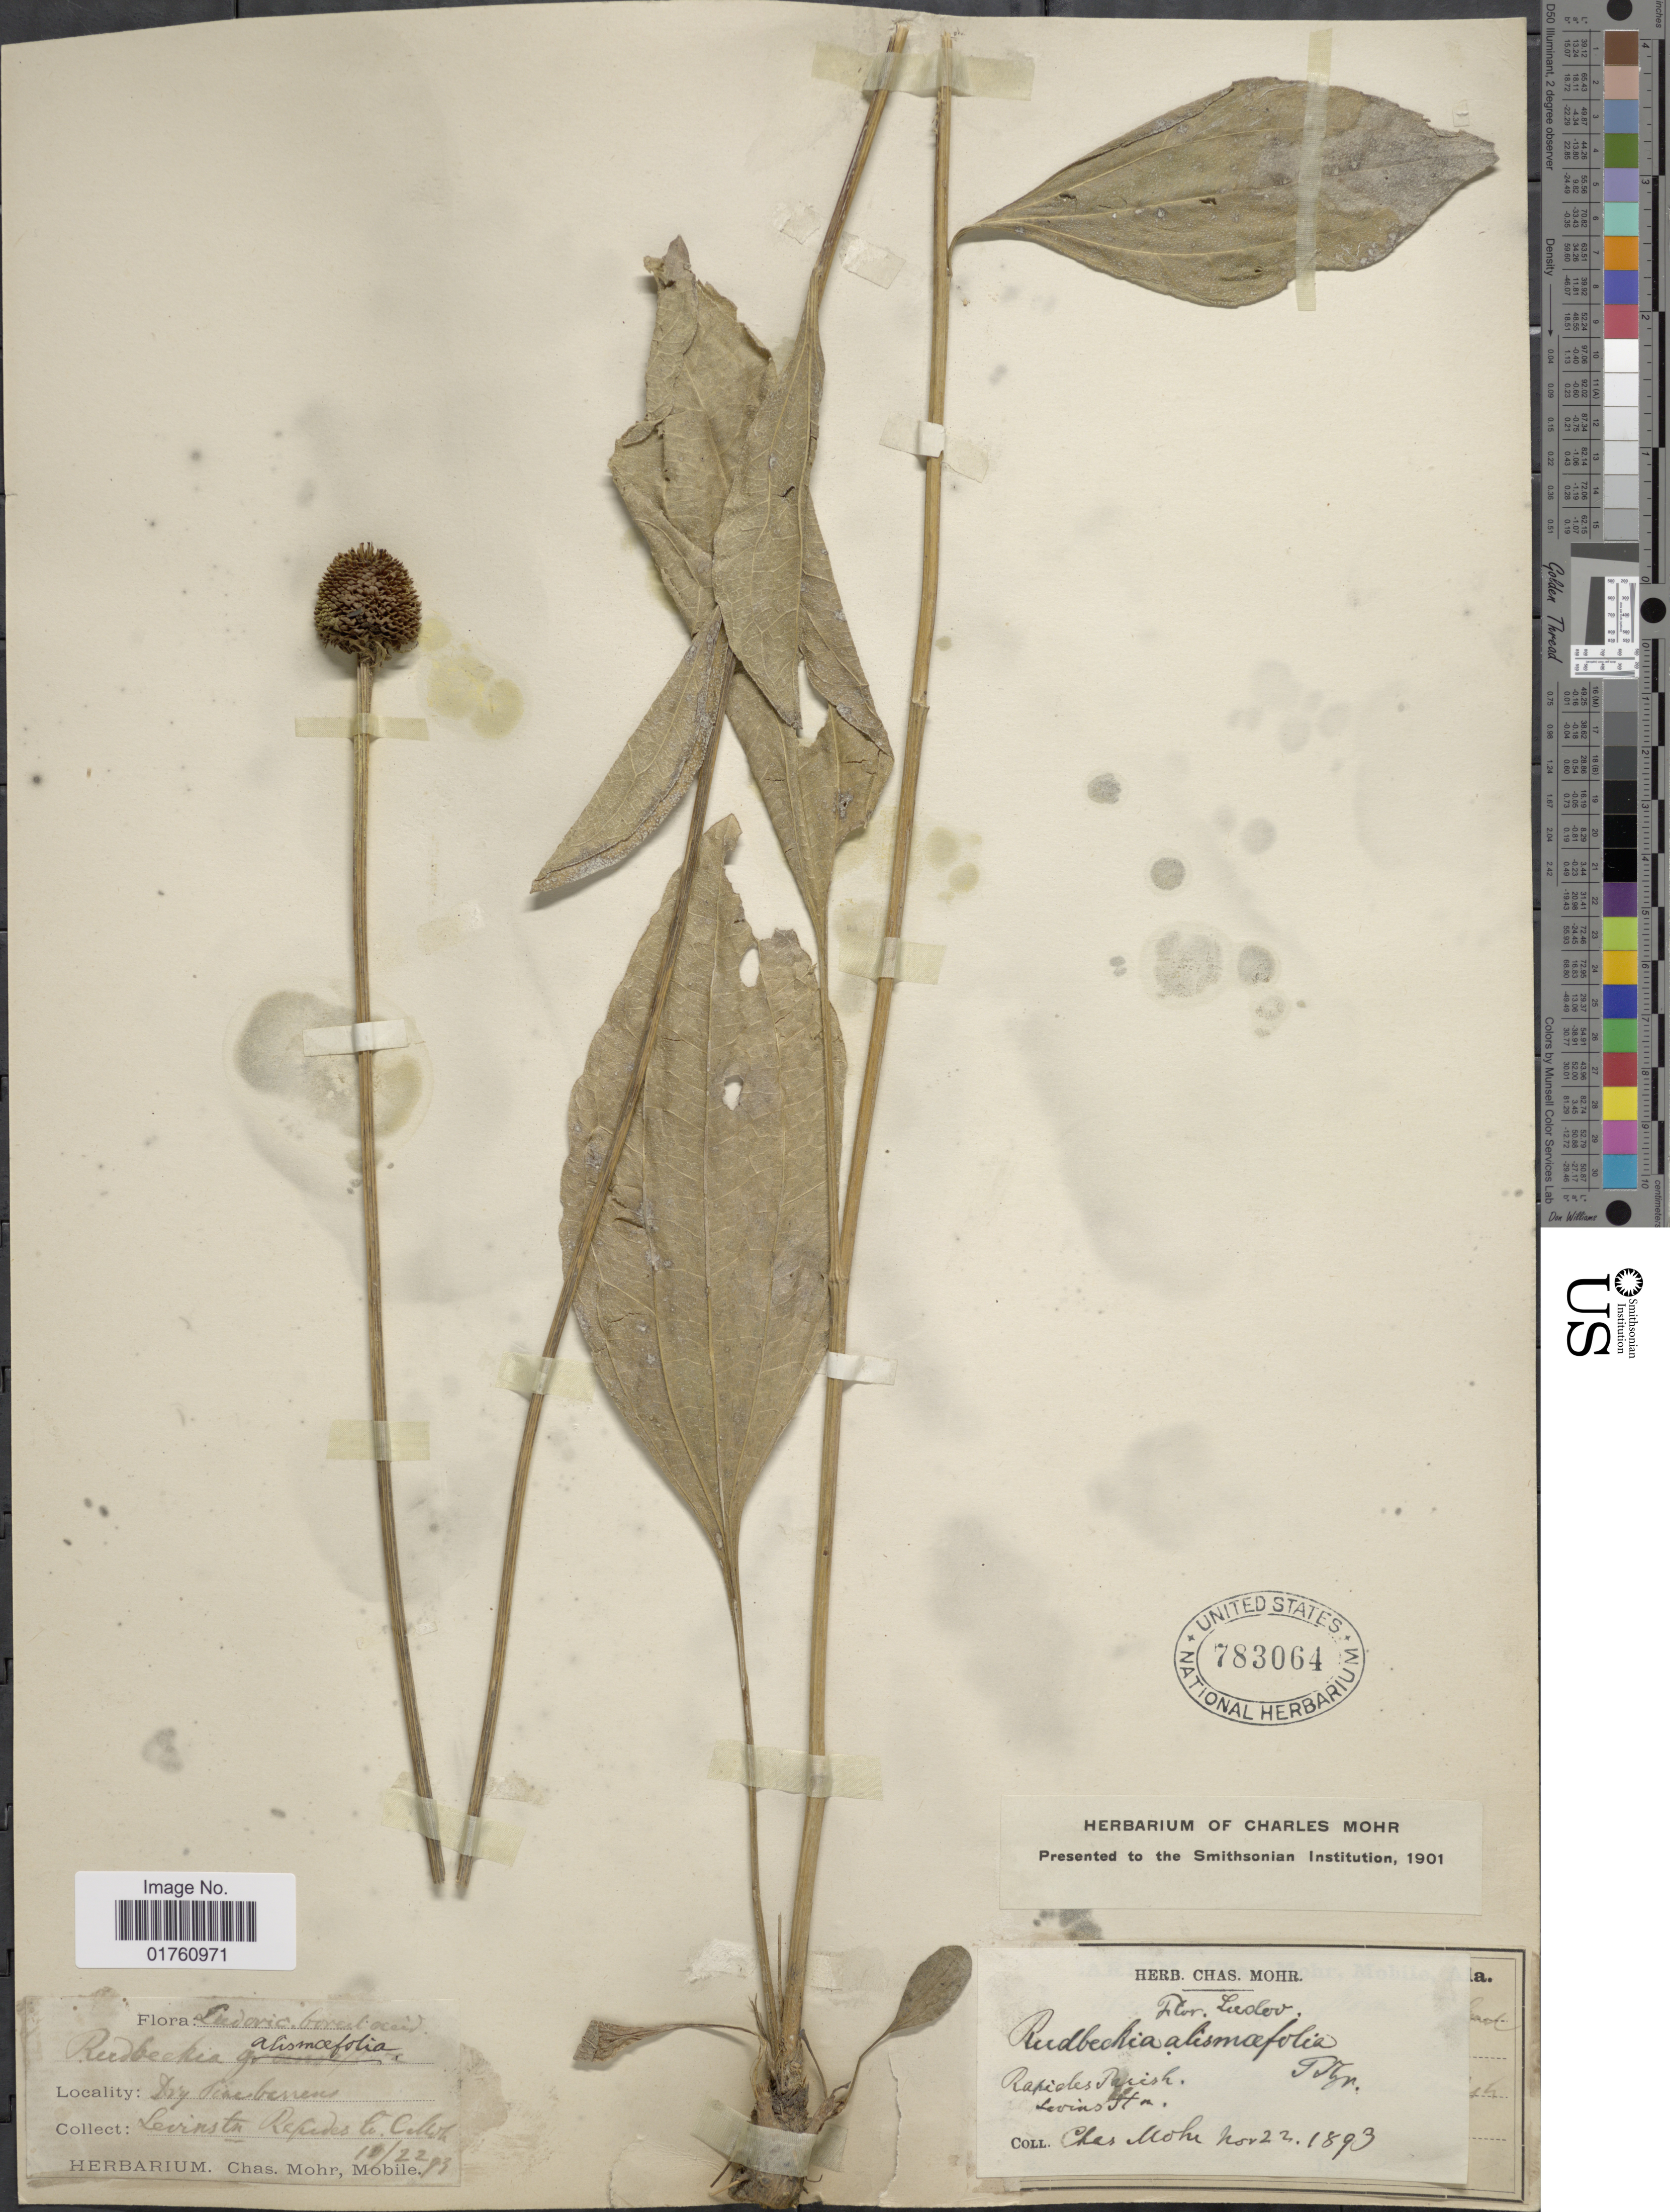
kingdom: Plantae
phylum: Tracheophyta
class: Magnoliopsida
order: Asterales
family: Asteraceae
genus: Rudbeckia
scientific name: Rudbeckia grandiflora var. alismaefolia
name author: (Torr. & A. Gray) Cronq.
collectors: Mohr, C. T. (herbarium)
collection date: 1893-11-22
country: United States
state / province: Louisiana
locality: Dry pine barrens, Levinsta Rapides Co.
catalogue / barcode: US 783064